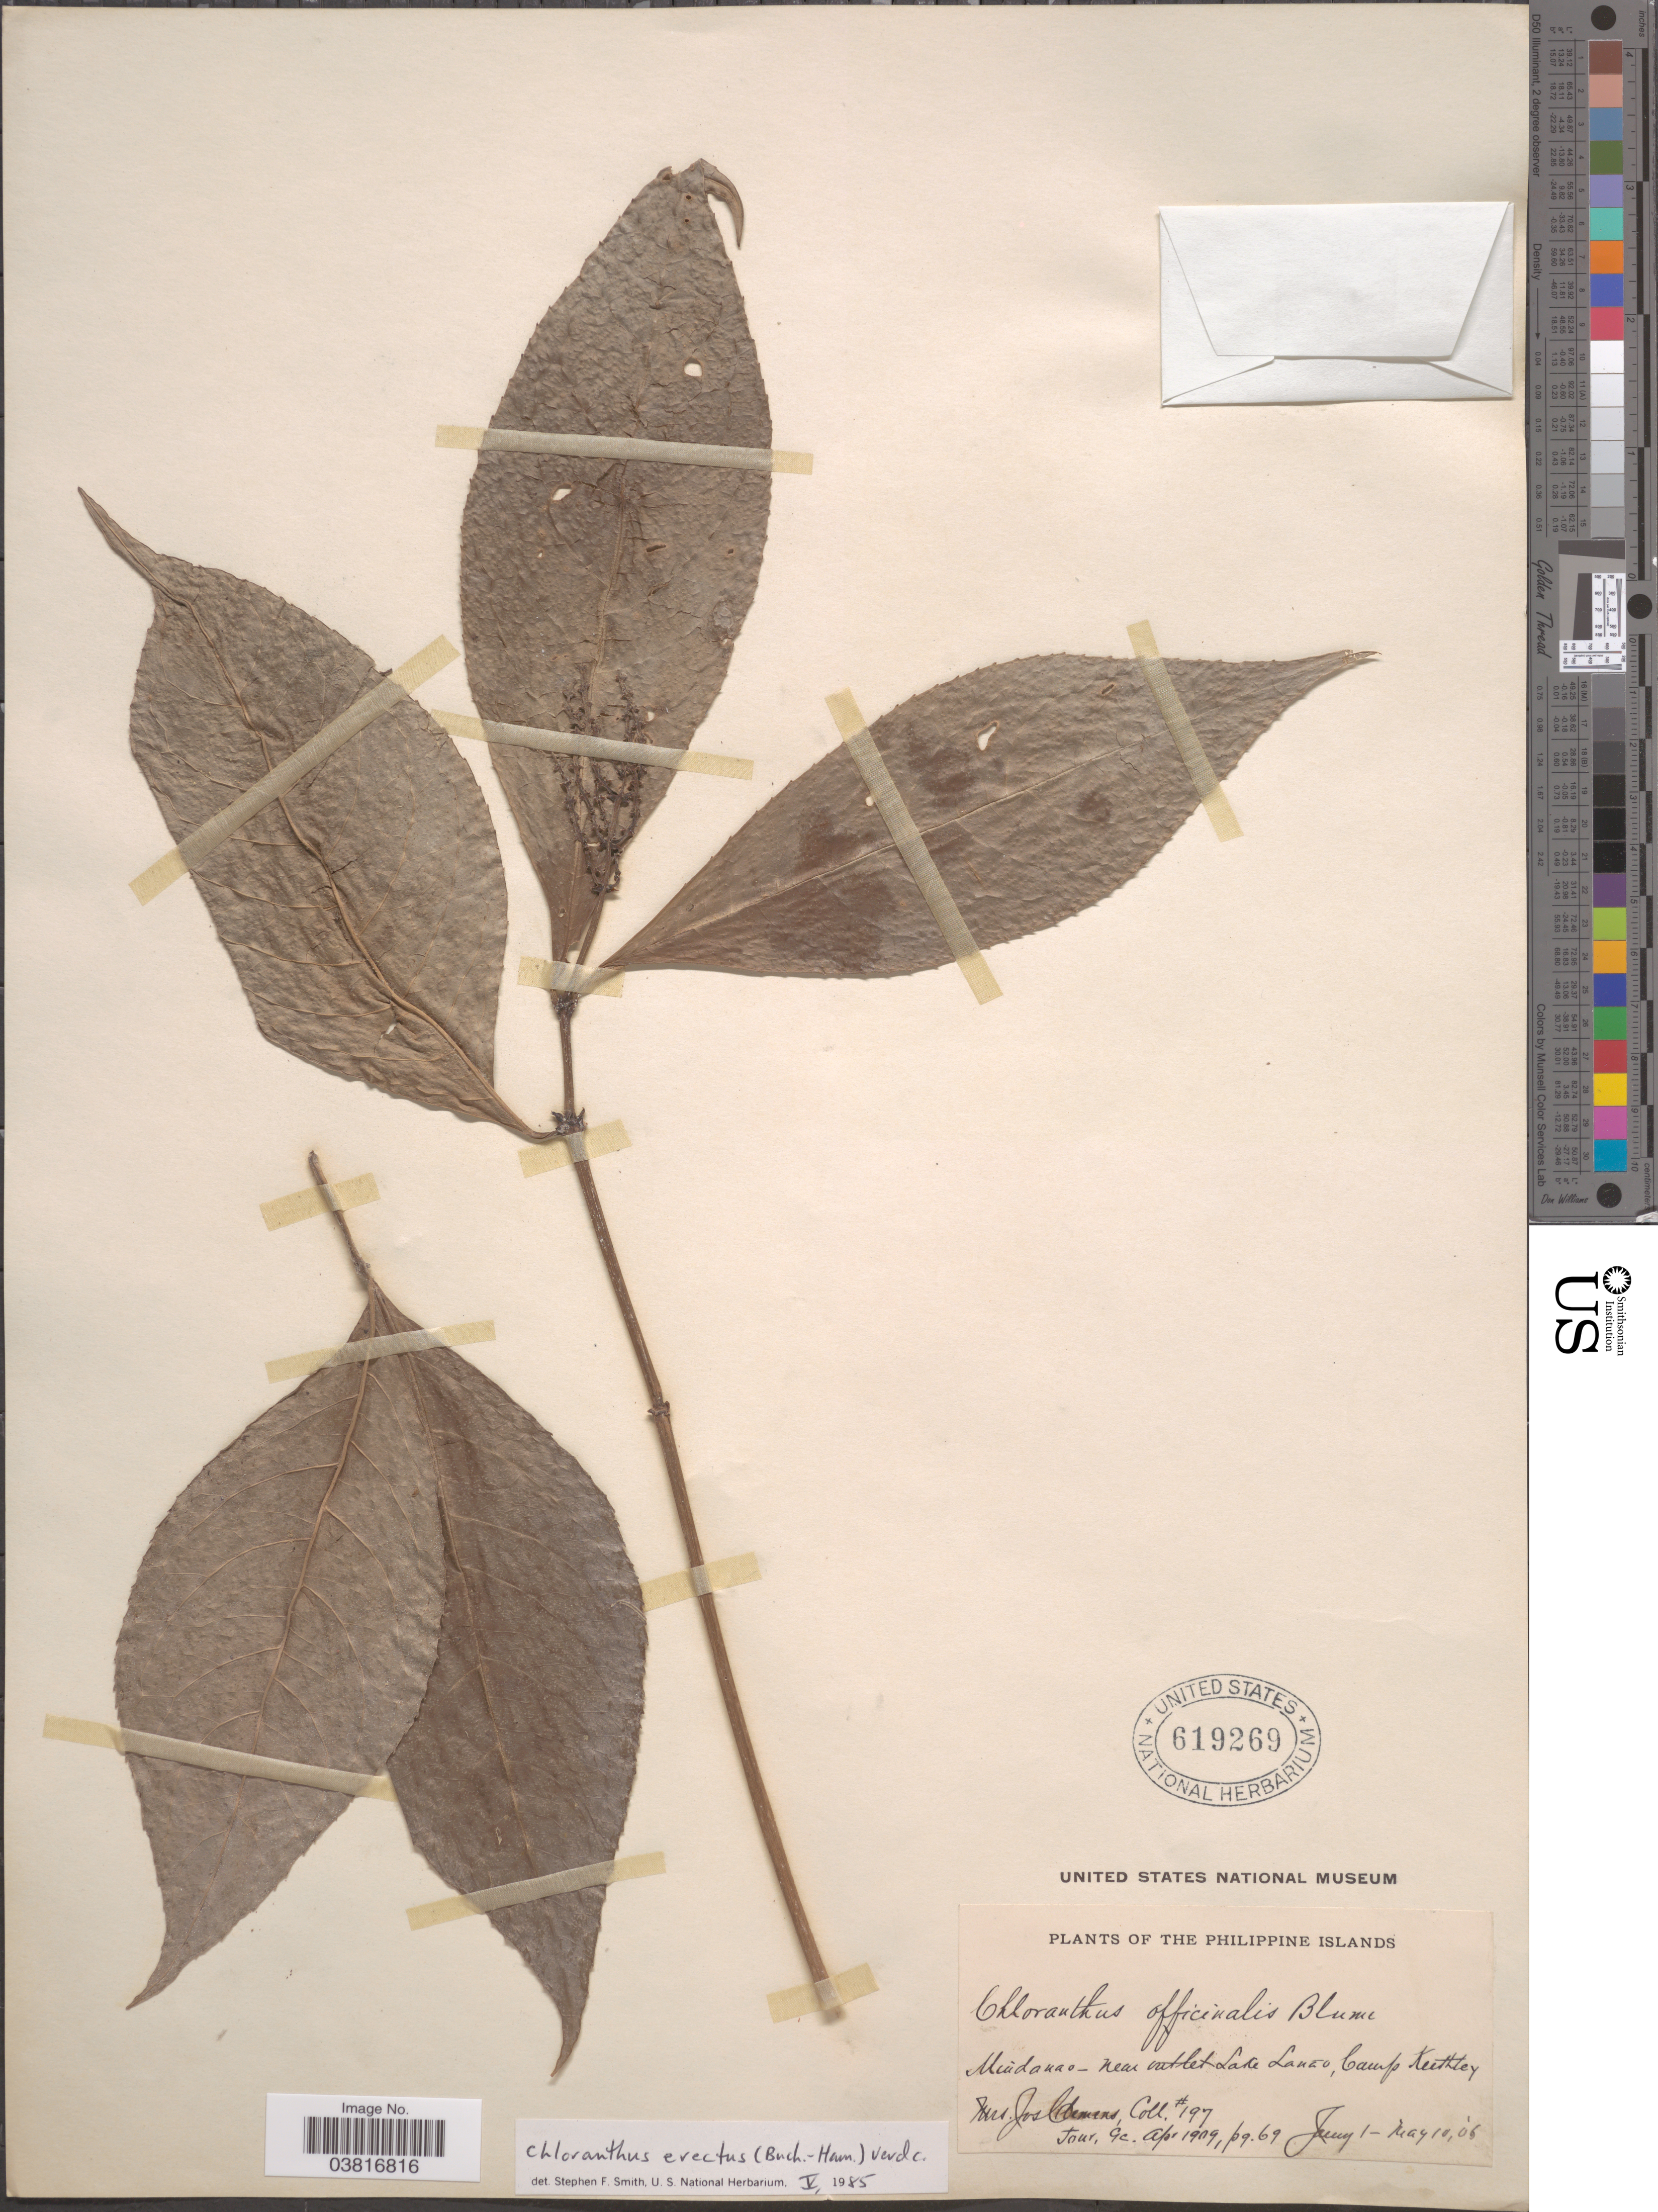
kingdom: Plantae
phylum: Tracheophyta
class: Magnoliopsida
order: Chloranthales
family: Chloranthaceae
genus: Chloranthus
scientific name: Chloranthus erectus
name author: (Buch.-Ham.) Verdc.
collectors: J. Clemens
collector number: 197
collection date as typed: Transcribed d/m/y: 1/1/6 to 10/5/6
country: Philippines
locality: Philippine Islands. Mindanao - near outlet Lake Lanao, Camp Keithley.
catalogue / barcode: US 619269